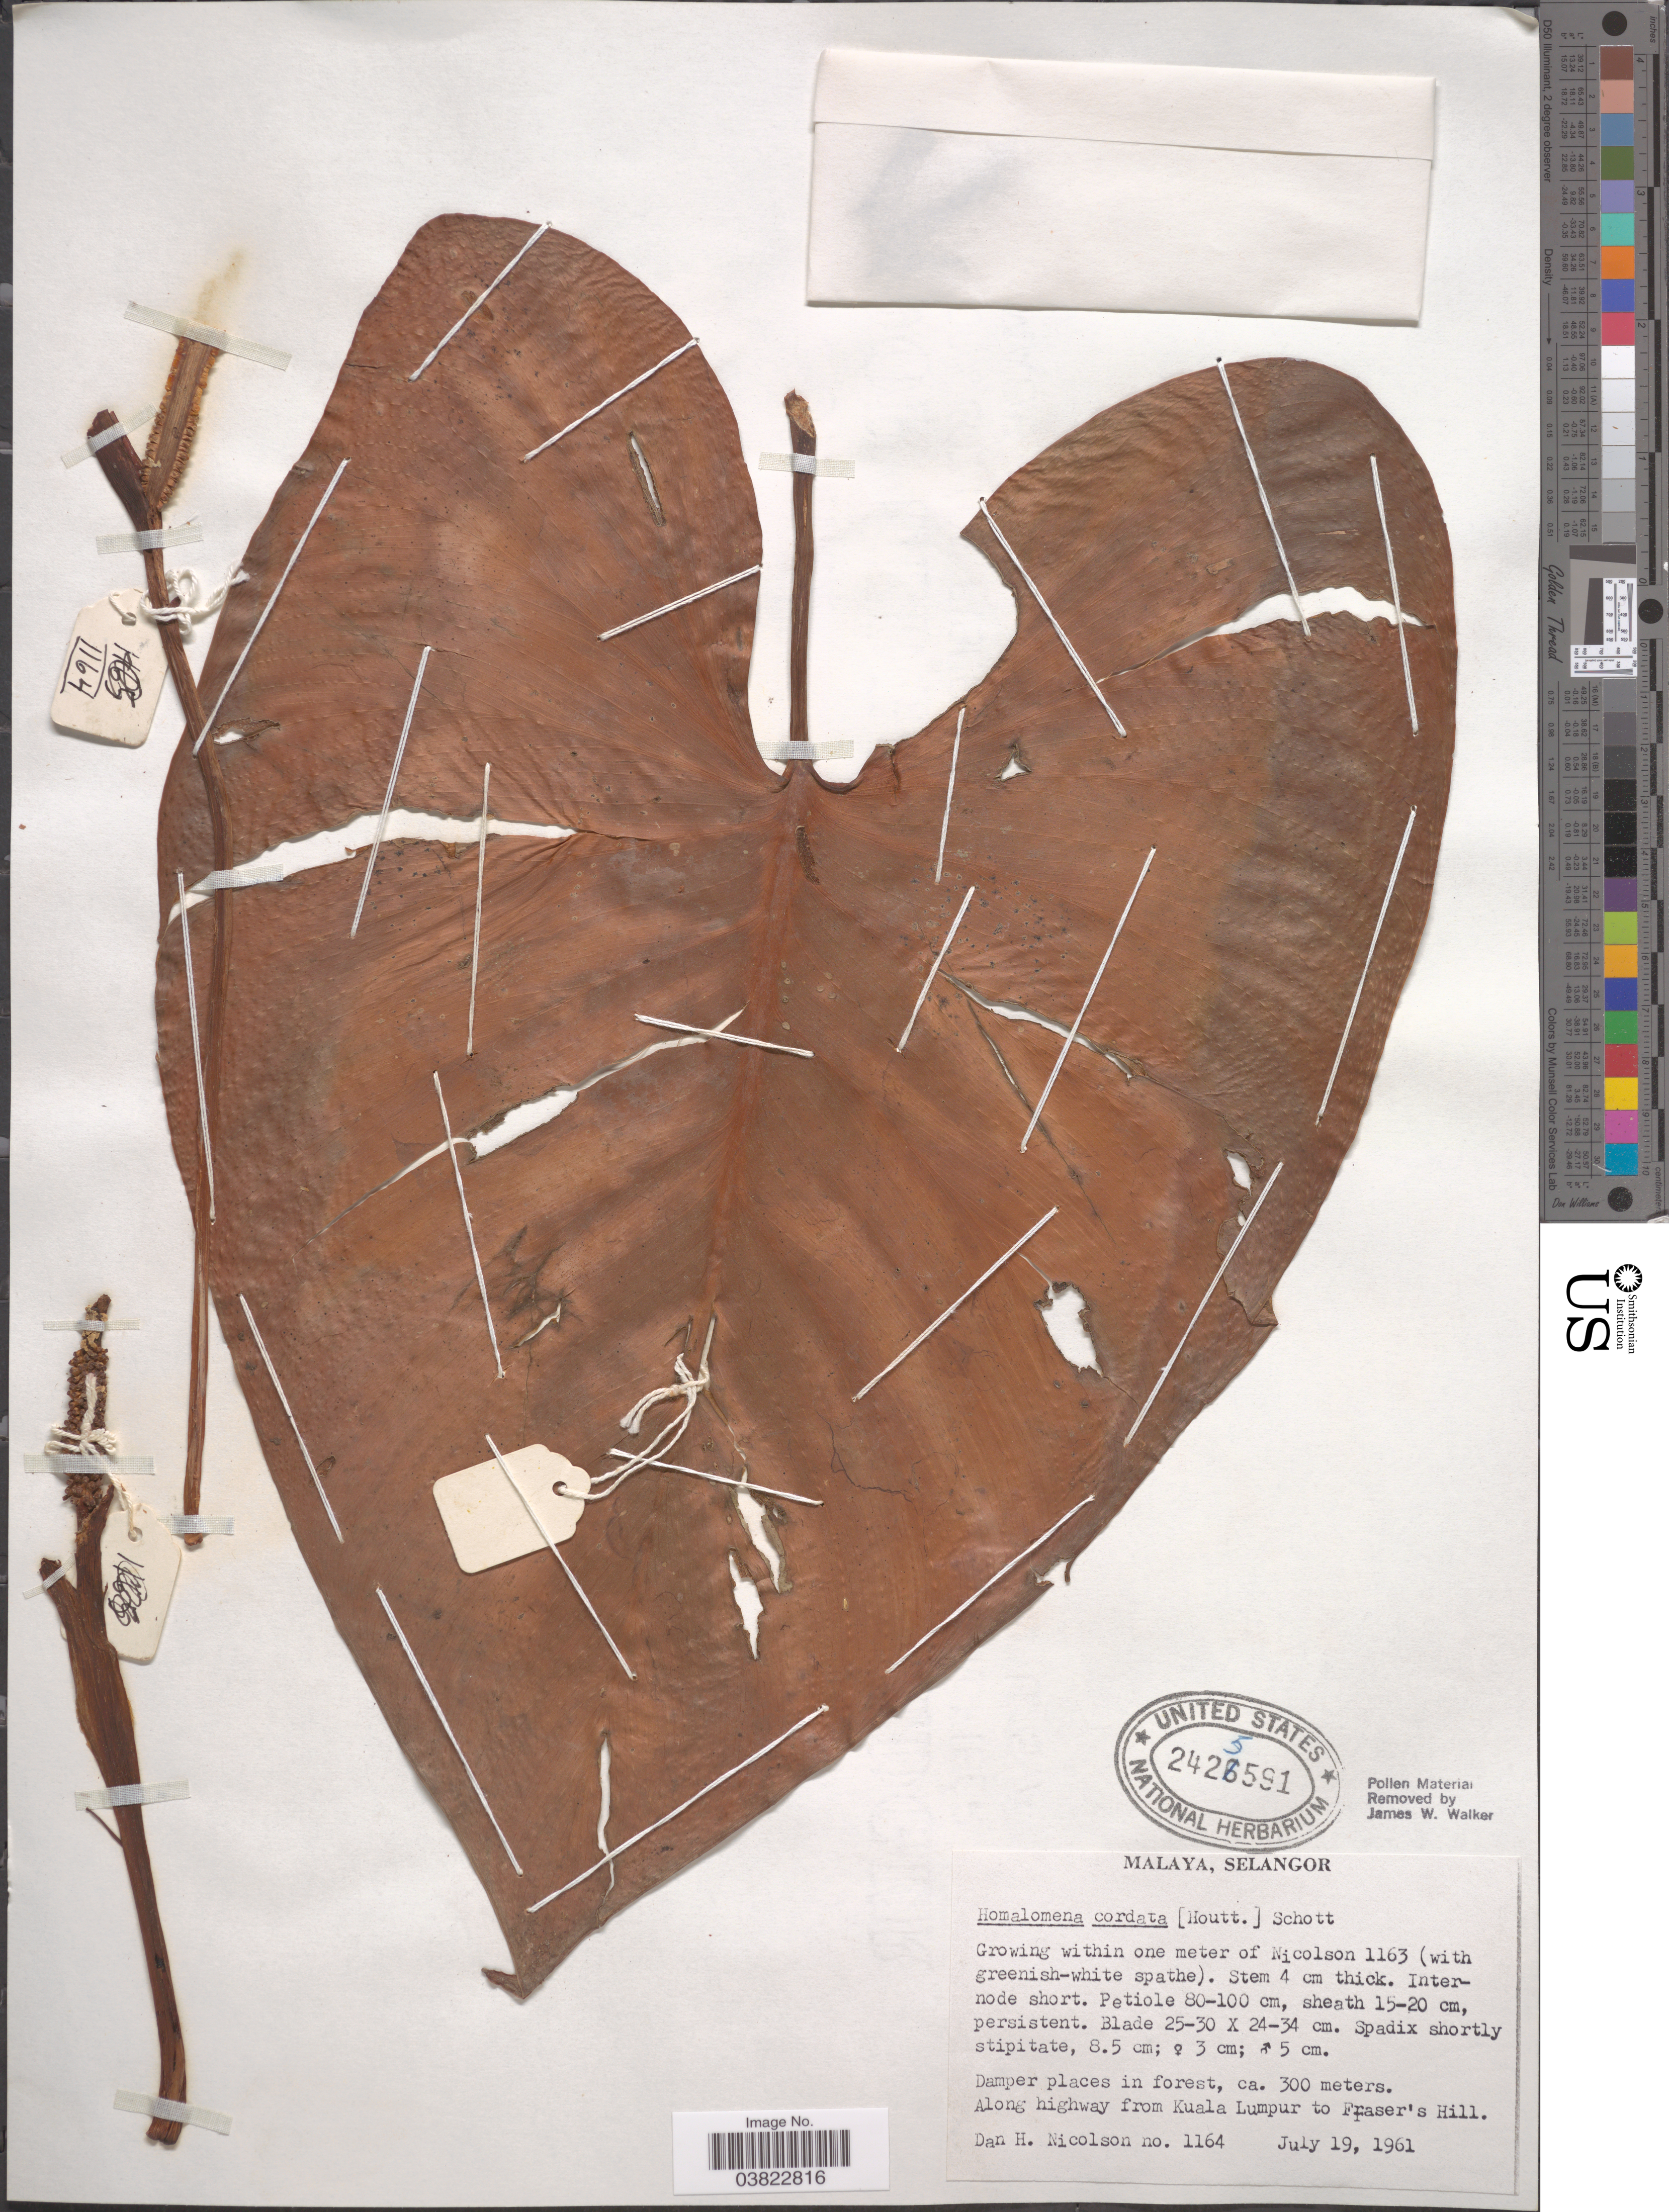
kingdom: Plantae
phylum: Tracheophyta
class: Liliopsida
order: Alismatales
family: Araceae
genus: Homalomena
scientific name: Homalomena cordata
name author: Schott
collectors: D. H. Nicolson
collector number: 1164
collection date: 1961-07-19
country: Malaysia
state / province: Selangor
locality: Malaya. Along highway from Kuala Lumpur to Fraser's Hill.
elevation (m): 300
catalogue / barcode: US 2425591